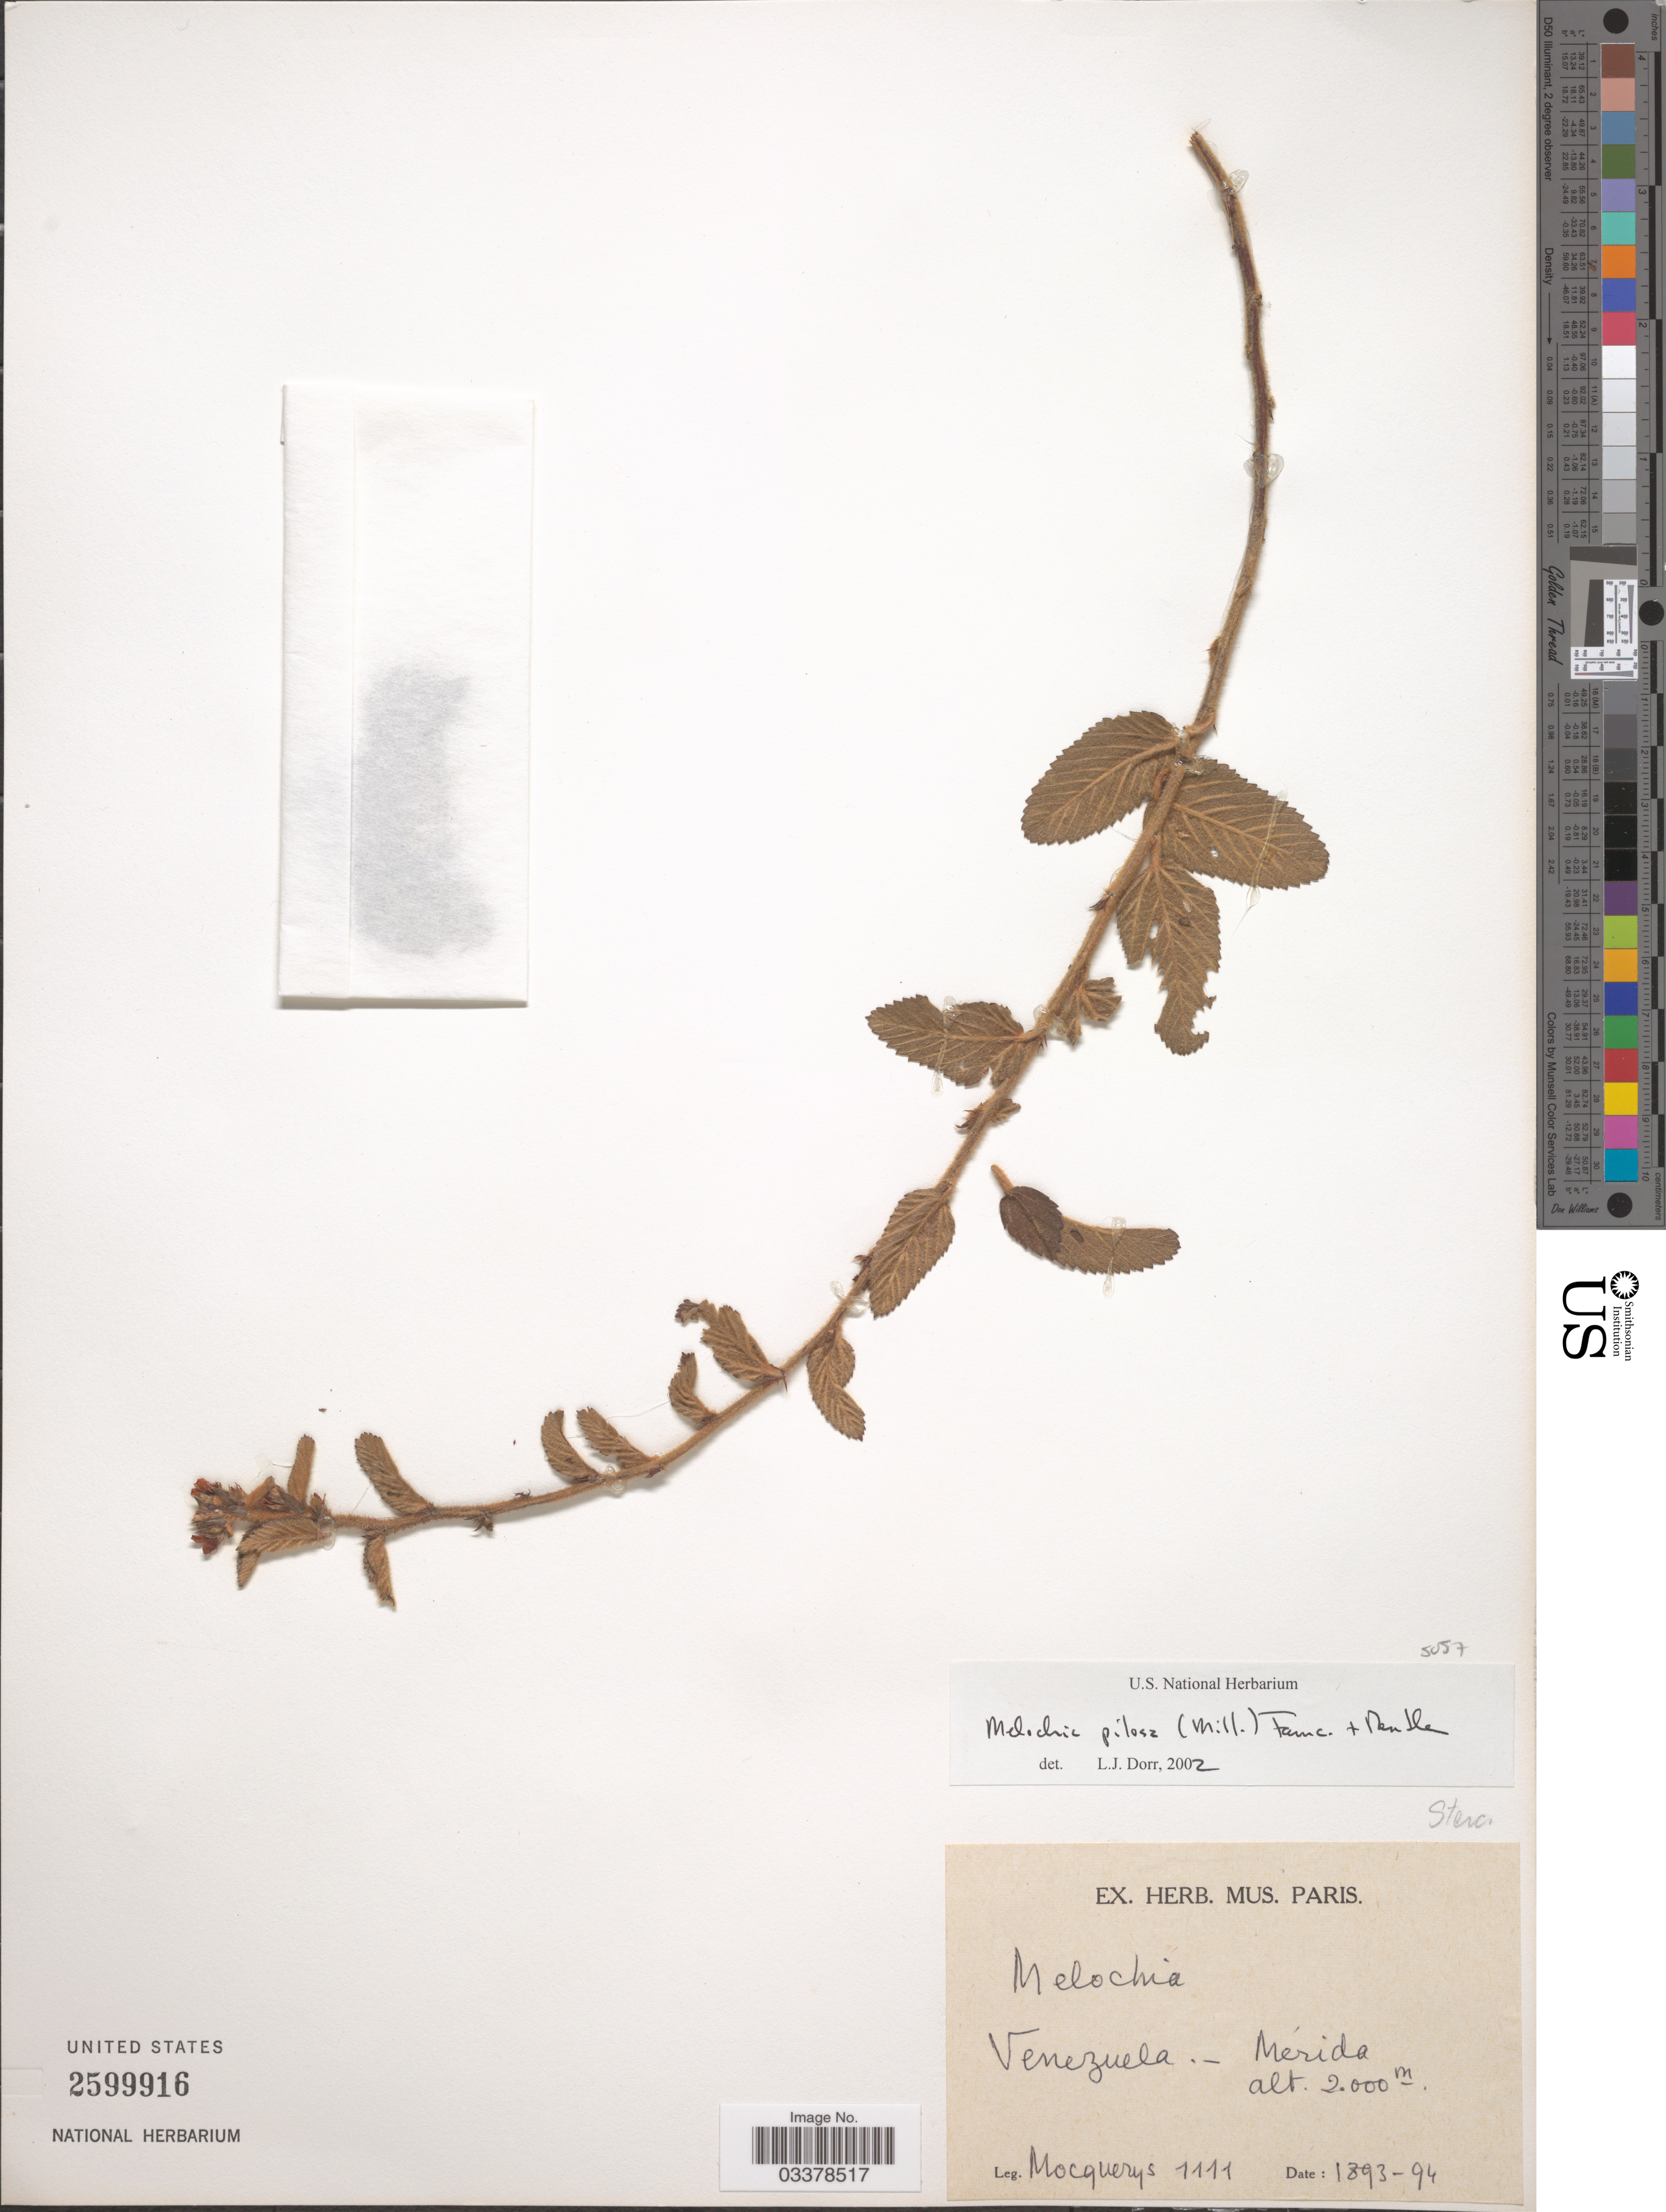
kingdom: Plantae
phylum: Tracheophyta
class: Magnoliopsida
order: Malvales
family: Malvaceae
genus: Melochia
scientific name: Melochia pilosa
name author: (Mill.) Fawc. & Rendle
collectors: A. Mocquerys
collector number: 1111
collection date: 1893/1894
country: Venezuela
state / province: Mérida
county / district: Libertador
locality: Mérida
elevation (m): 2000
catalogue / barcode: US 2599916